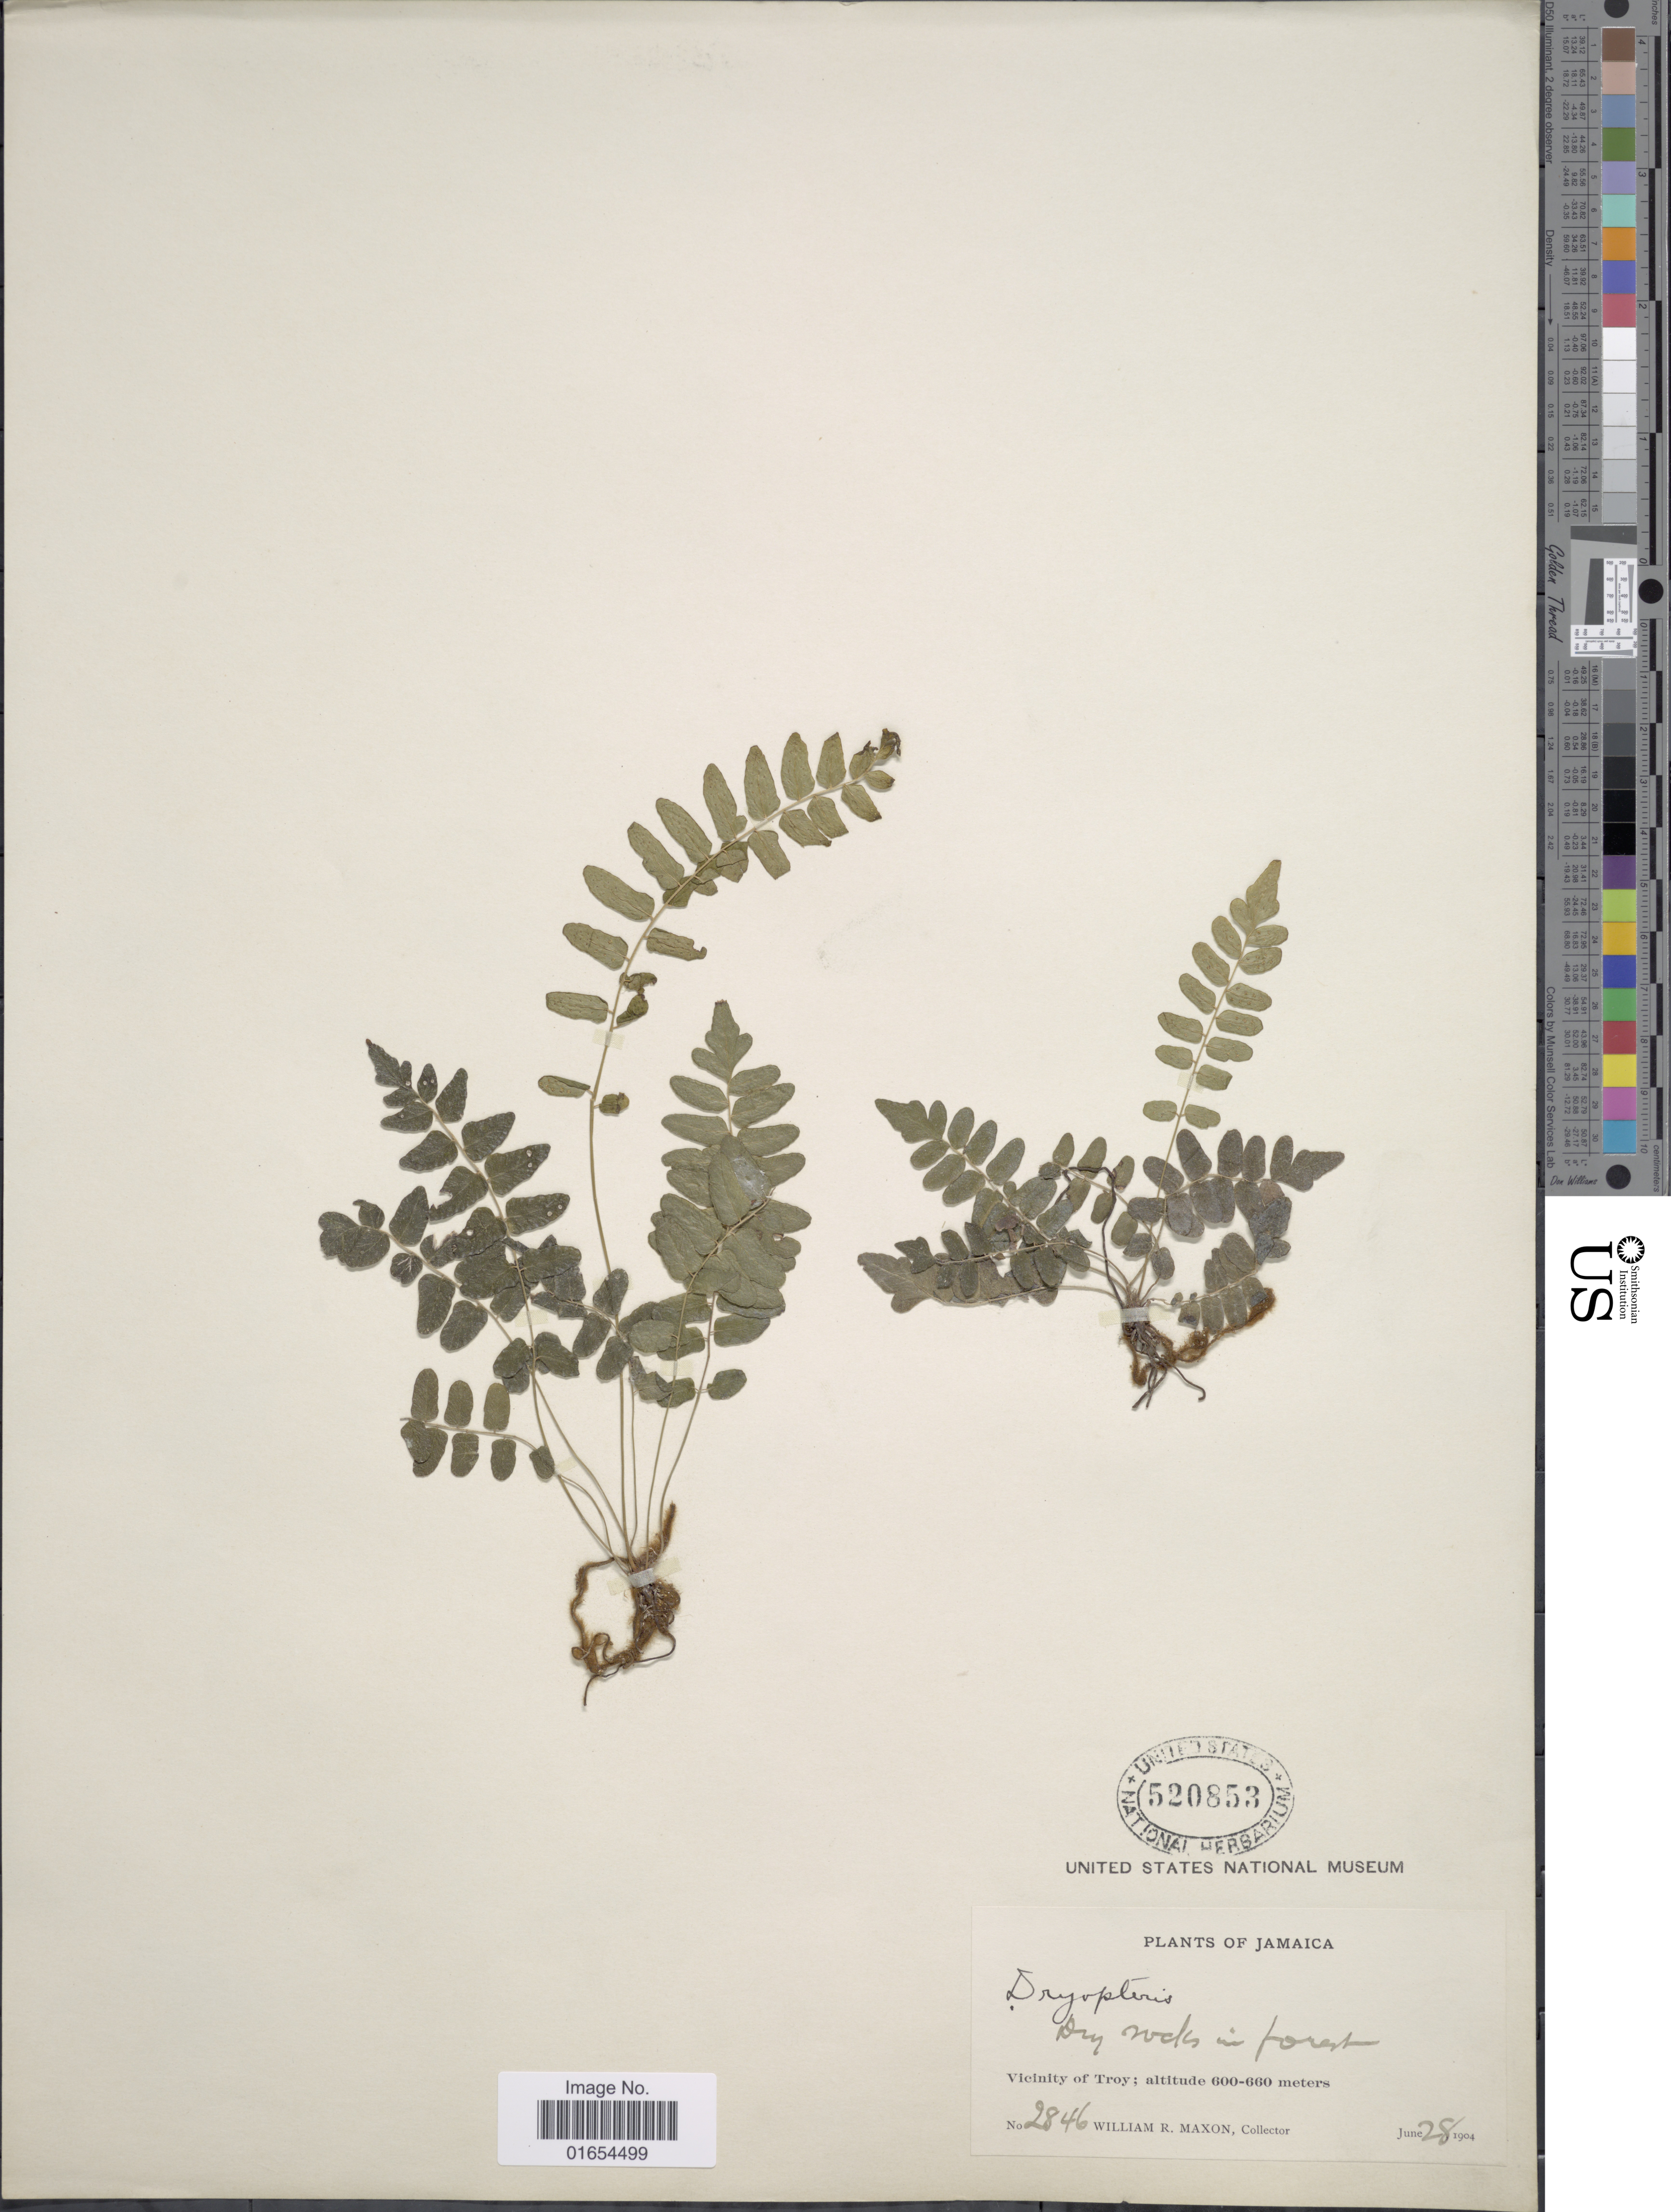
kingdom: Plantae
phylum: Tracheophyta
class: Polypodiopsida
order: Polypodiales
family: Thelypteridaceae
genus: Goniopteris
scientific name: Goniopteris cordata (Fée) comb. nov., ined 2015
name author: (Fée)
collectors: W. R. Maxon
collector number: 2846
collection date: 1904-06-28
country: Jamaica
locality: Vicinity of Troy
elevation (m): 600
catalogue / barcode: US 520853